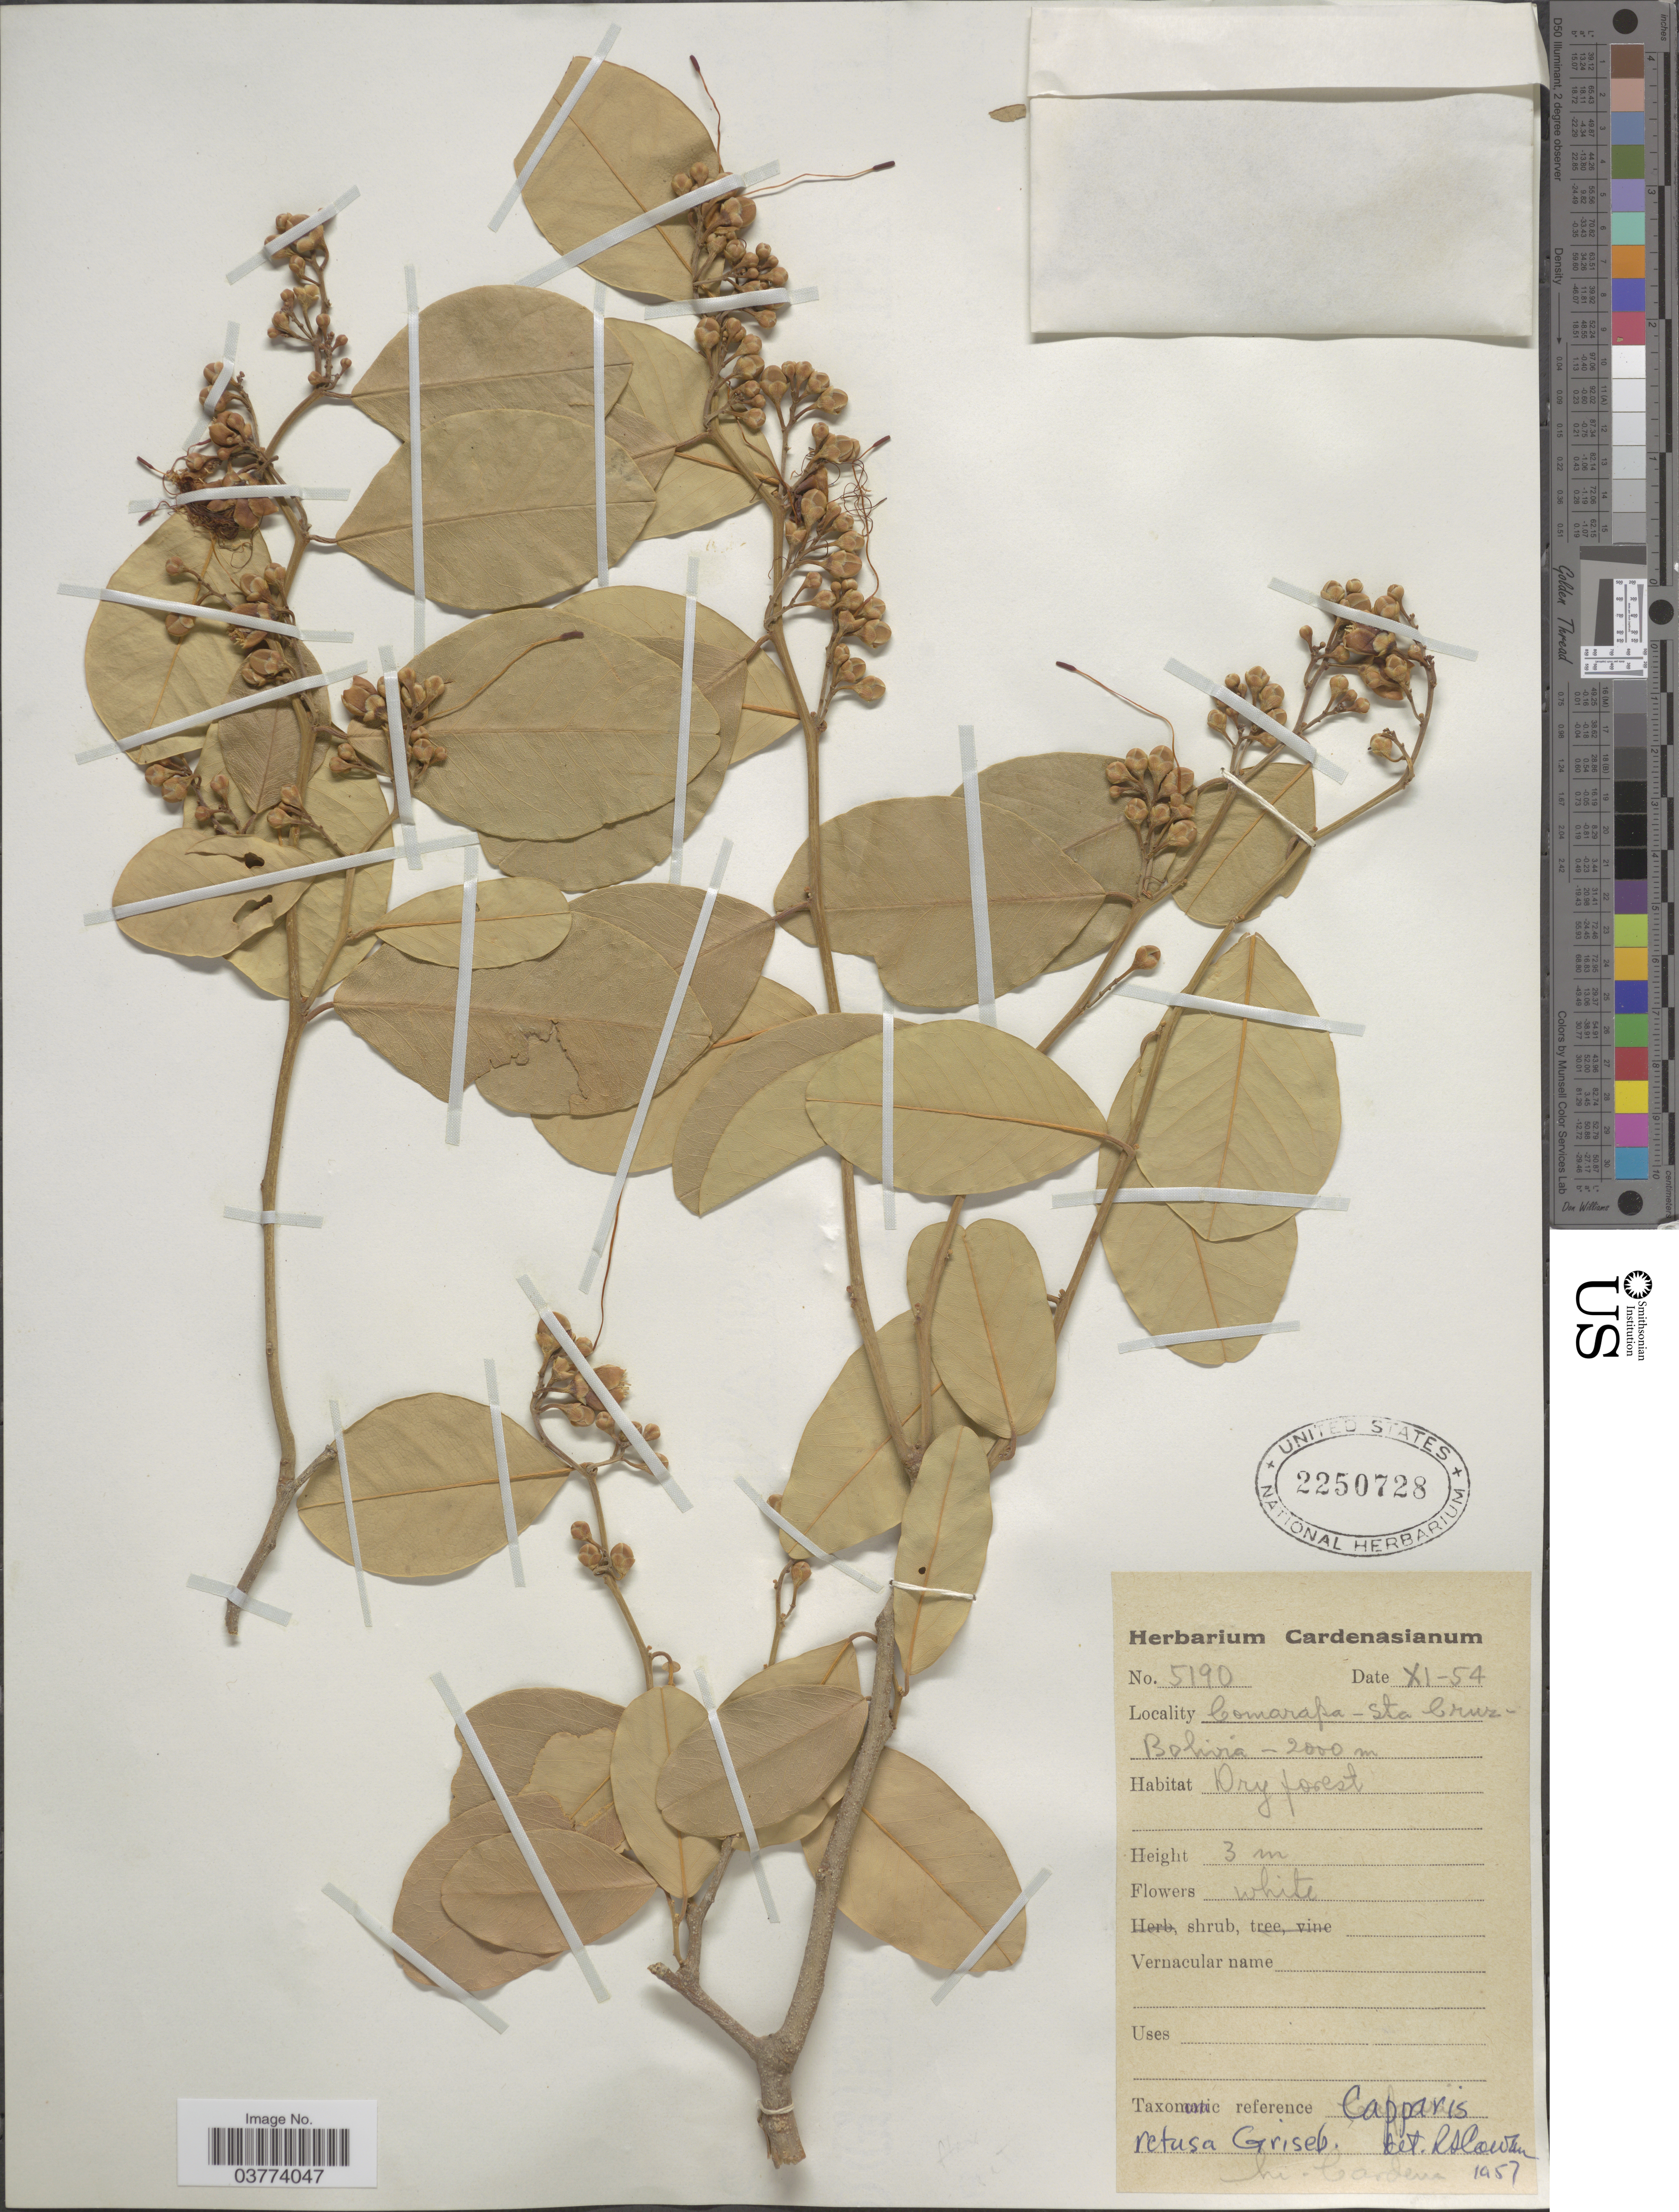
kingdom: Plantae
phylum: Tracheophyta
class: Magnoliopsida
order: Brassicales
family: Capparaceae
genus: Cynophalla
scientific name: Cynophalla retusa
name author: (Griseb.) Cornejo & Iltis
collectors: M. Cárdenas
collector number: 5190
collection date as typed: Transcribed d/m/y: /11/54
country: Bolivia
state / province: Santa Cruz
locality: Comarapa.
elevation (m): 2000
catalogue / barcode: US 2250728